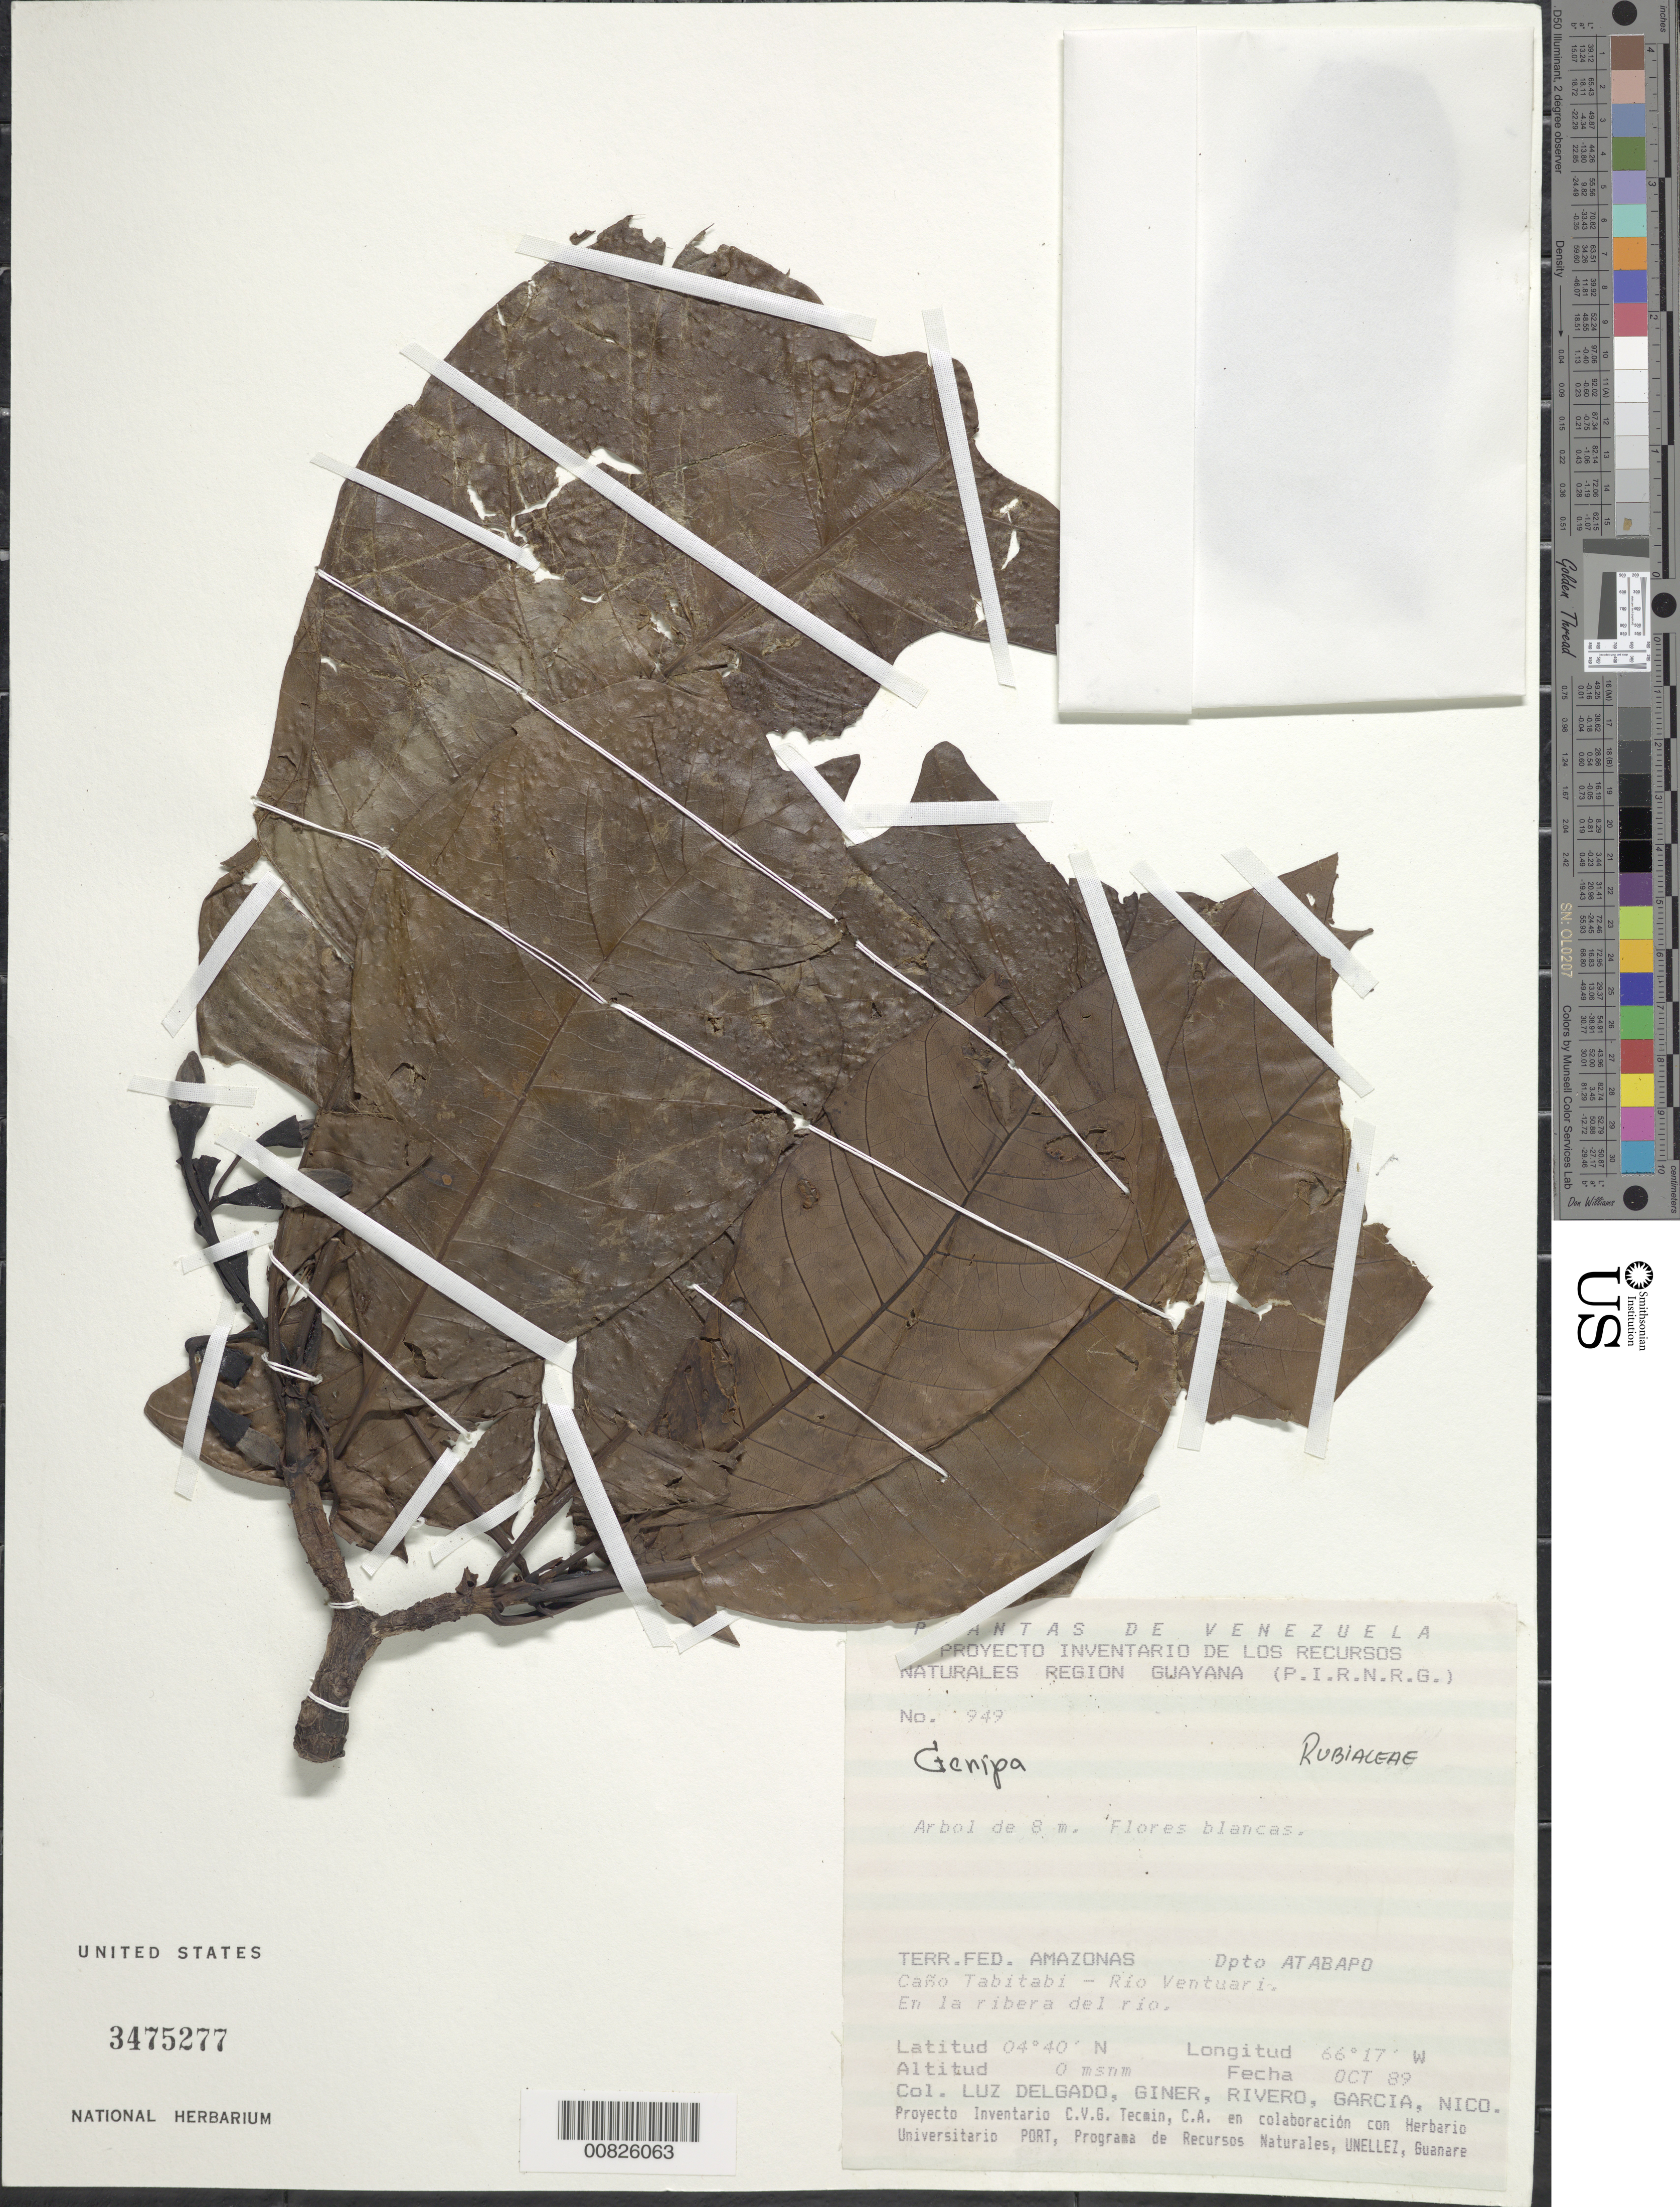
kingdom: Plantae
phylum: Tracheophyta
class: Magnoliopsida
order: Gentianales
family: Rubiaceae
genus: Genipa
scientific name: Genipa sp.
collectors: L. Delgado V., S. Giner, -. Rivero, H. Garcia & L. Nico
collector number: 949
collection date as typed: Oct-89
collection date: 1989-10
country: Venezuela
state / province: Amazonas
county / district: Atabapo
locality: Caño Tabitabi - Río Ventuarí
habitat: Riverbank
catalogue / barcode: US 3475277